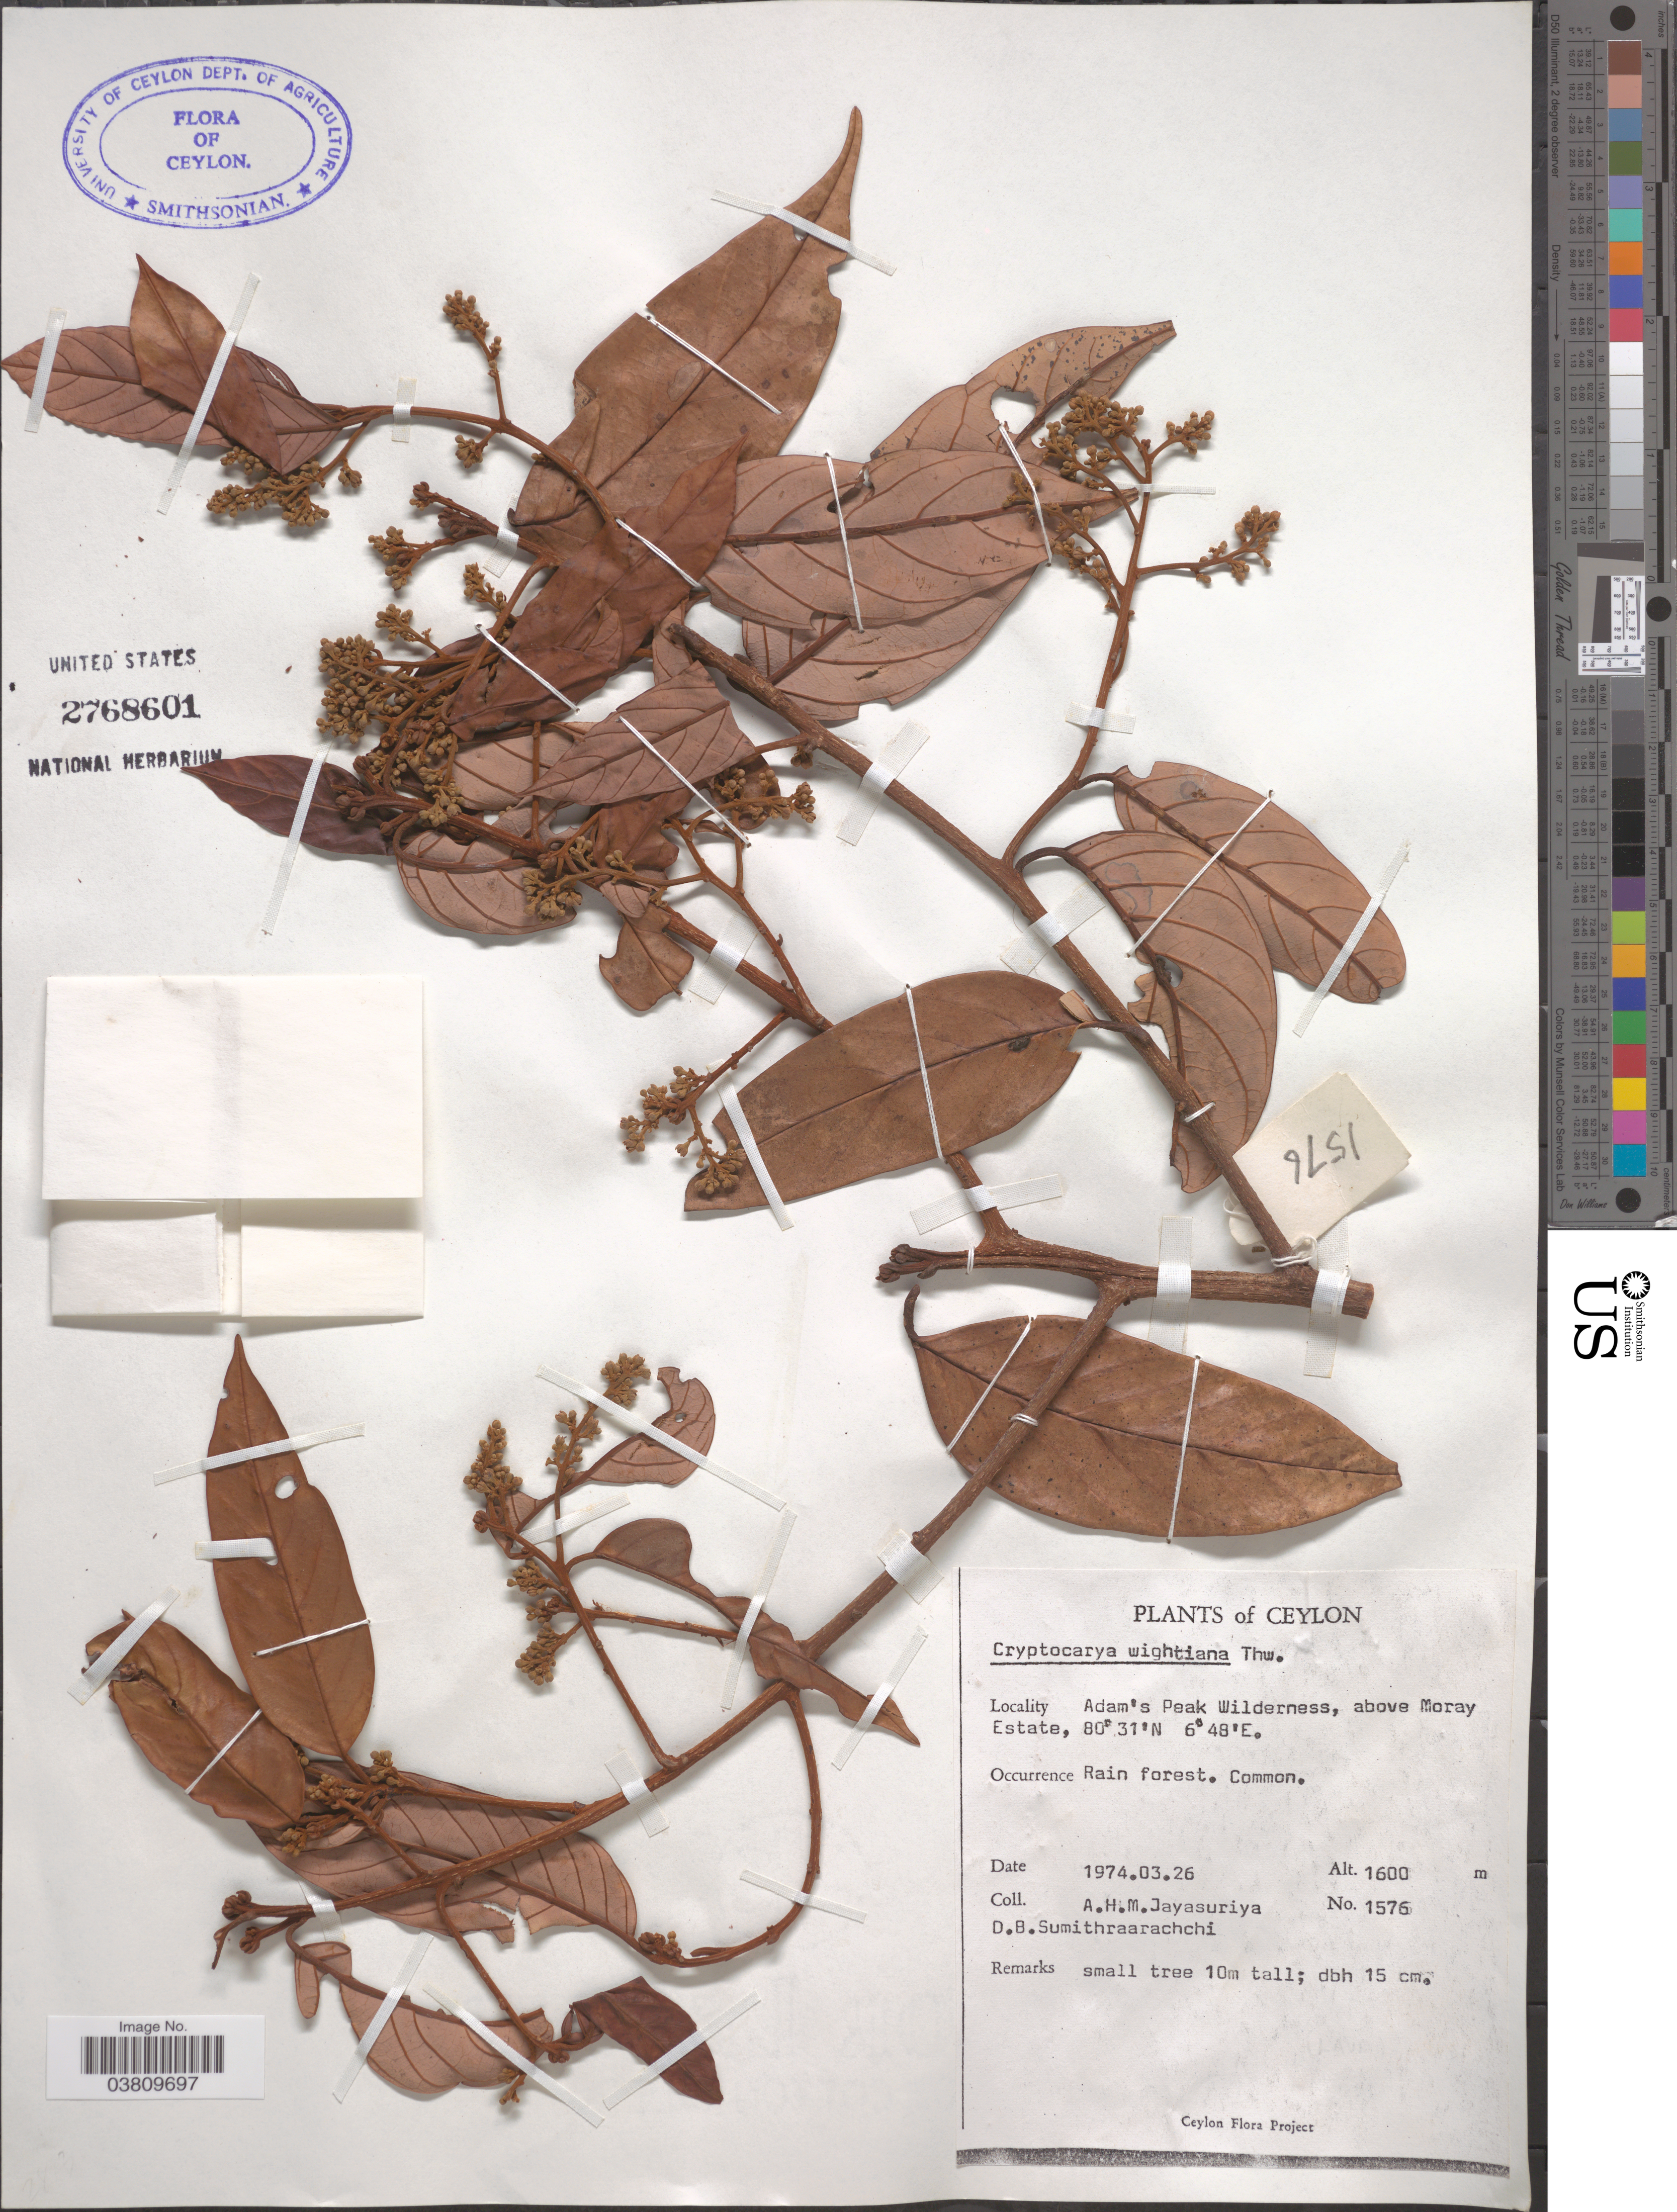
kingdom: Plantae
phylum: Tracheophyta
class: Magnoliopsida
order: Laurales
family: Lauraceae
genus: Cryptocarya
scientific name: Cryptocarya wightiana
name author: Thwaites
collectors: A. H. Jayasuriya & D. B. Sumithraarachchi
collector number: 1576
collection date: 1974-03-26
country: Sri Lanka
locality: Ceylon. Adam's Peak Wilderness; above Moray Estate.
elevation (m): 1600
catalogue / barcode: US 2768601